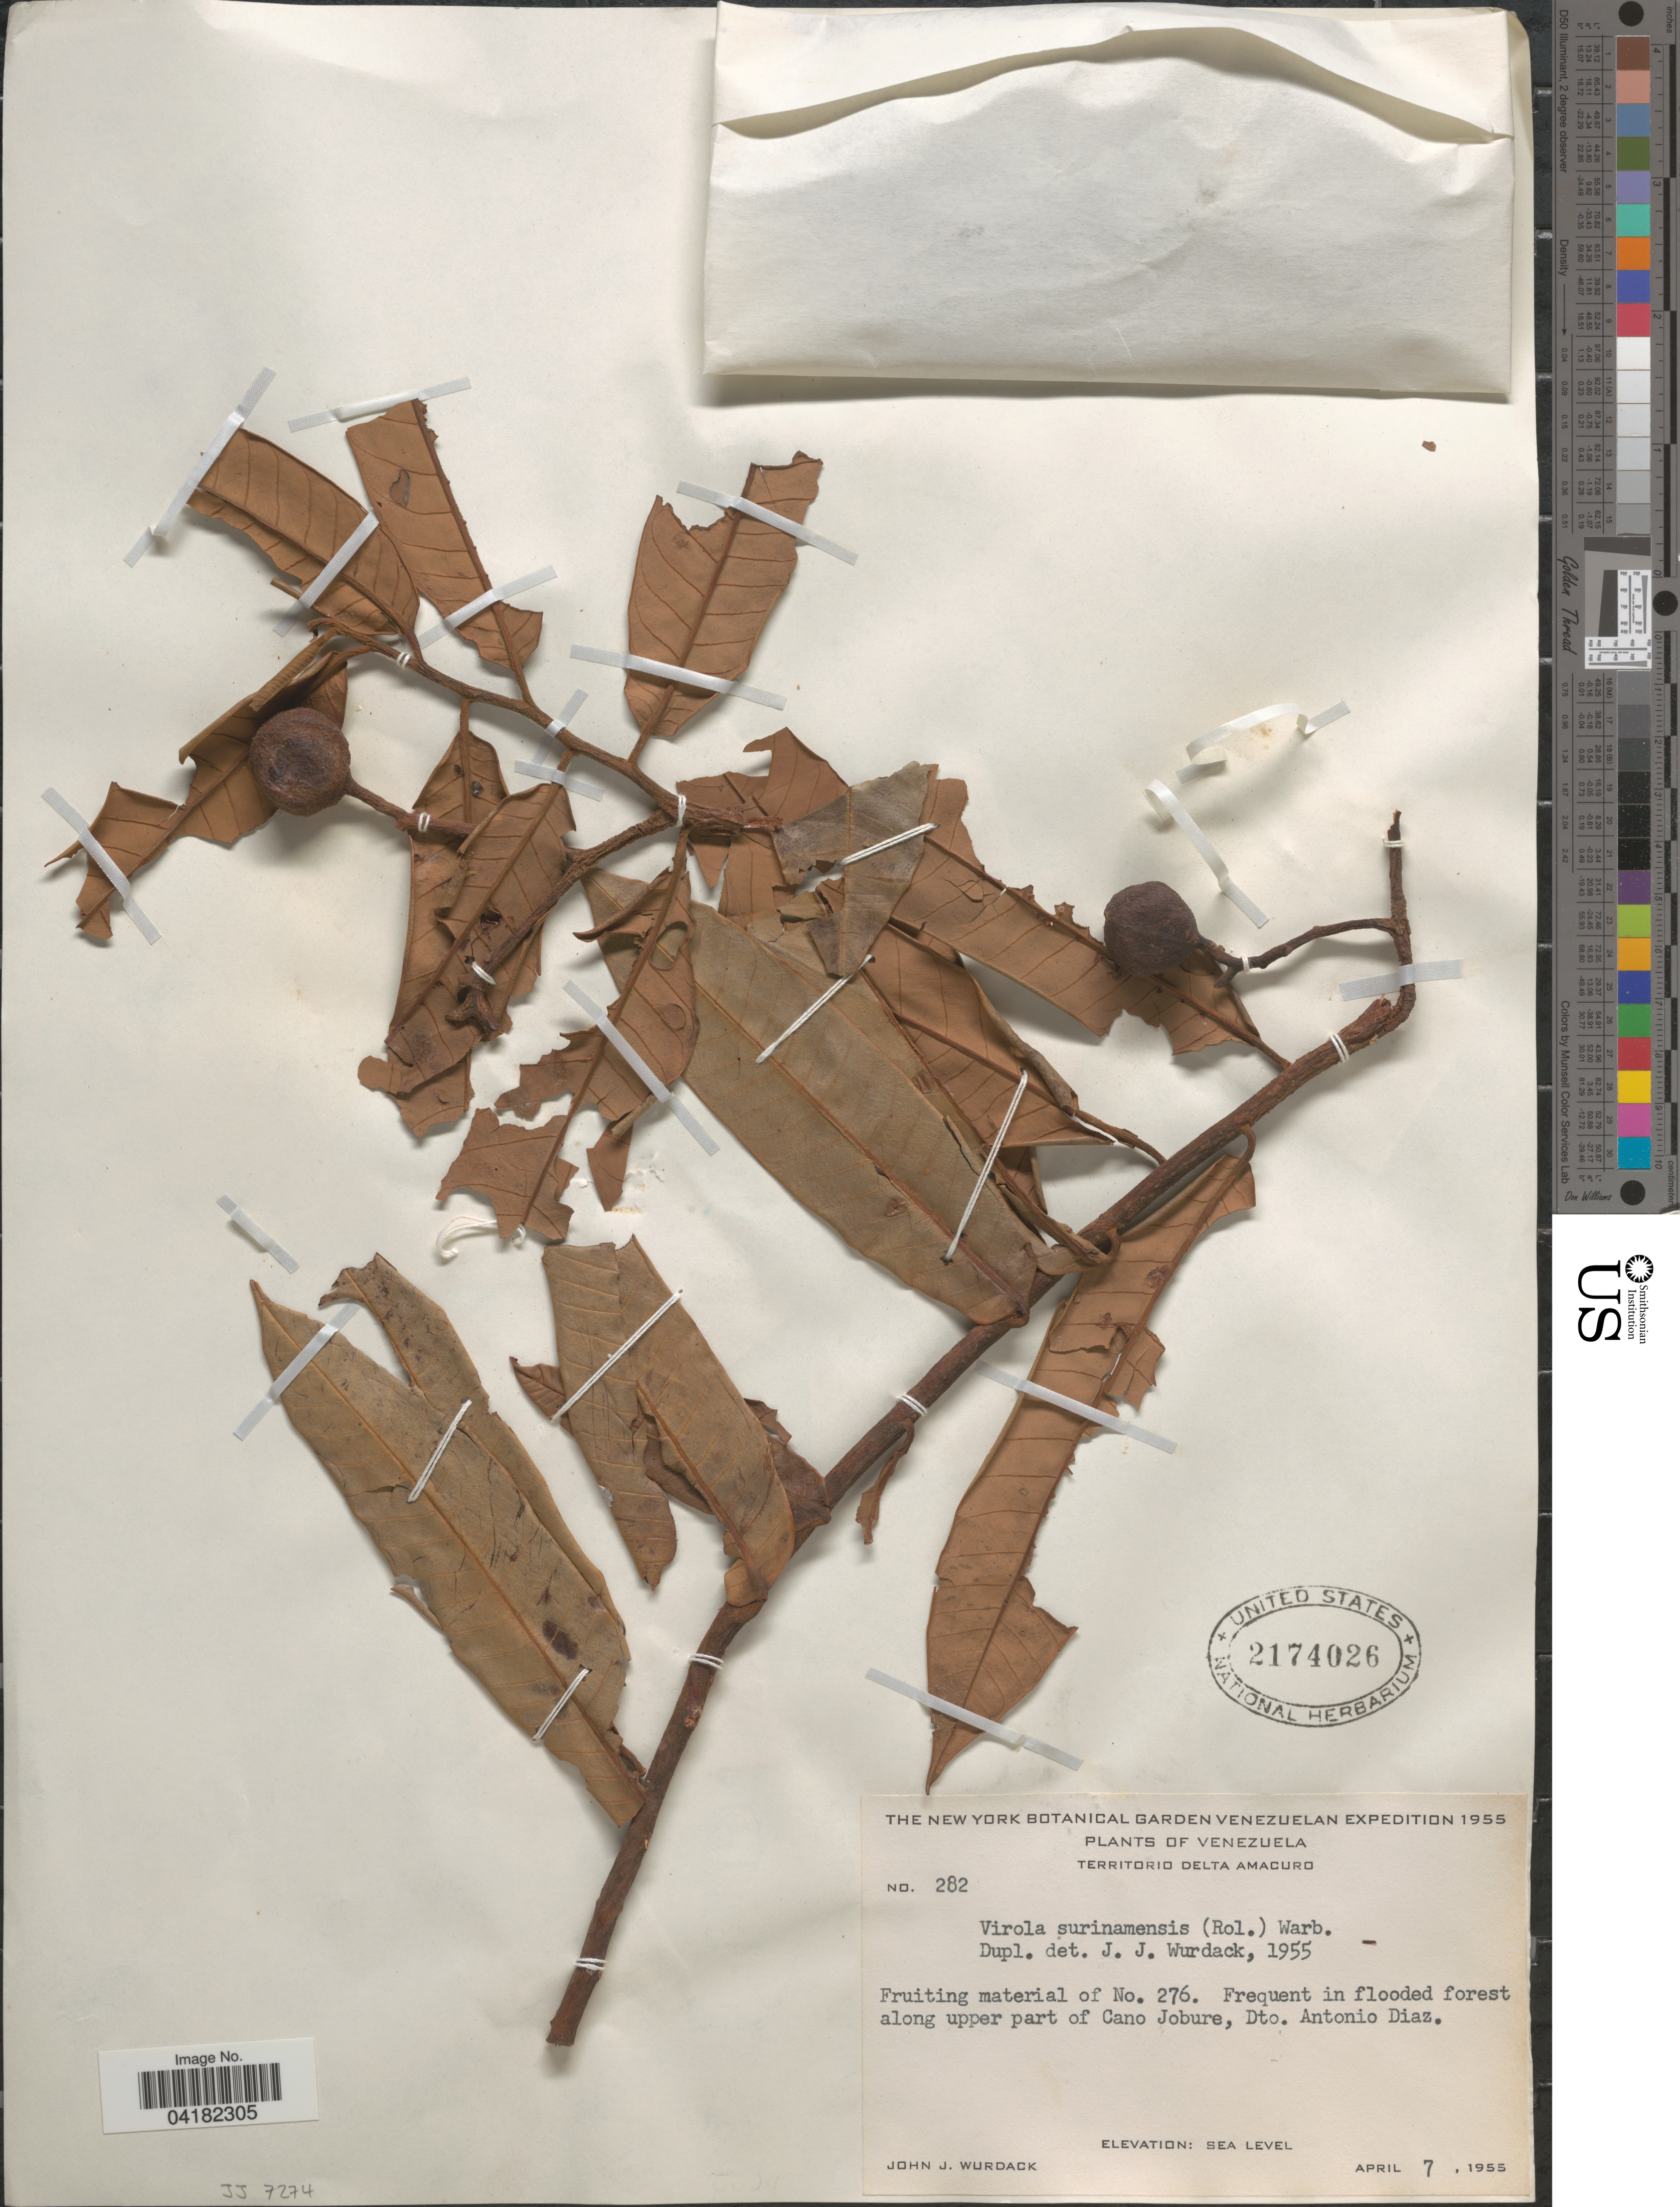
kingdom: Plantae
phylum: Tracheophyta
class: Magnoliopsida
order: Magnoliales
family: Myristicaceae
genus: Virola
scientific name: Virola surinamensis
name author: (Rol.) Warb.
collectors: J. J. Wurdack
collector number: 282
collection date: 1955-04-07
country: Venezuela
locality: The New York Botanical Garden Venezuelan Expedition 1955. Territorio Delta Amacuro. Frequent in flooded forest along upper part of Cano Jobure, Dto. Antonio Diaz.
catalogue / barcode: US 2174026